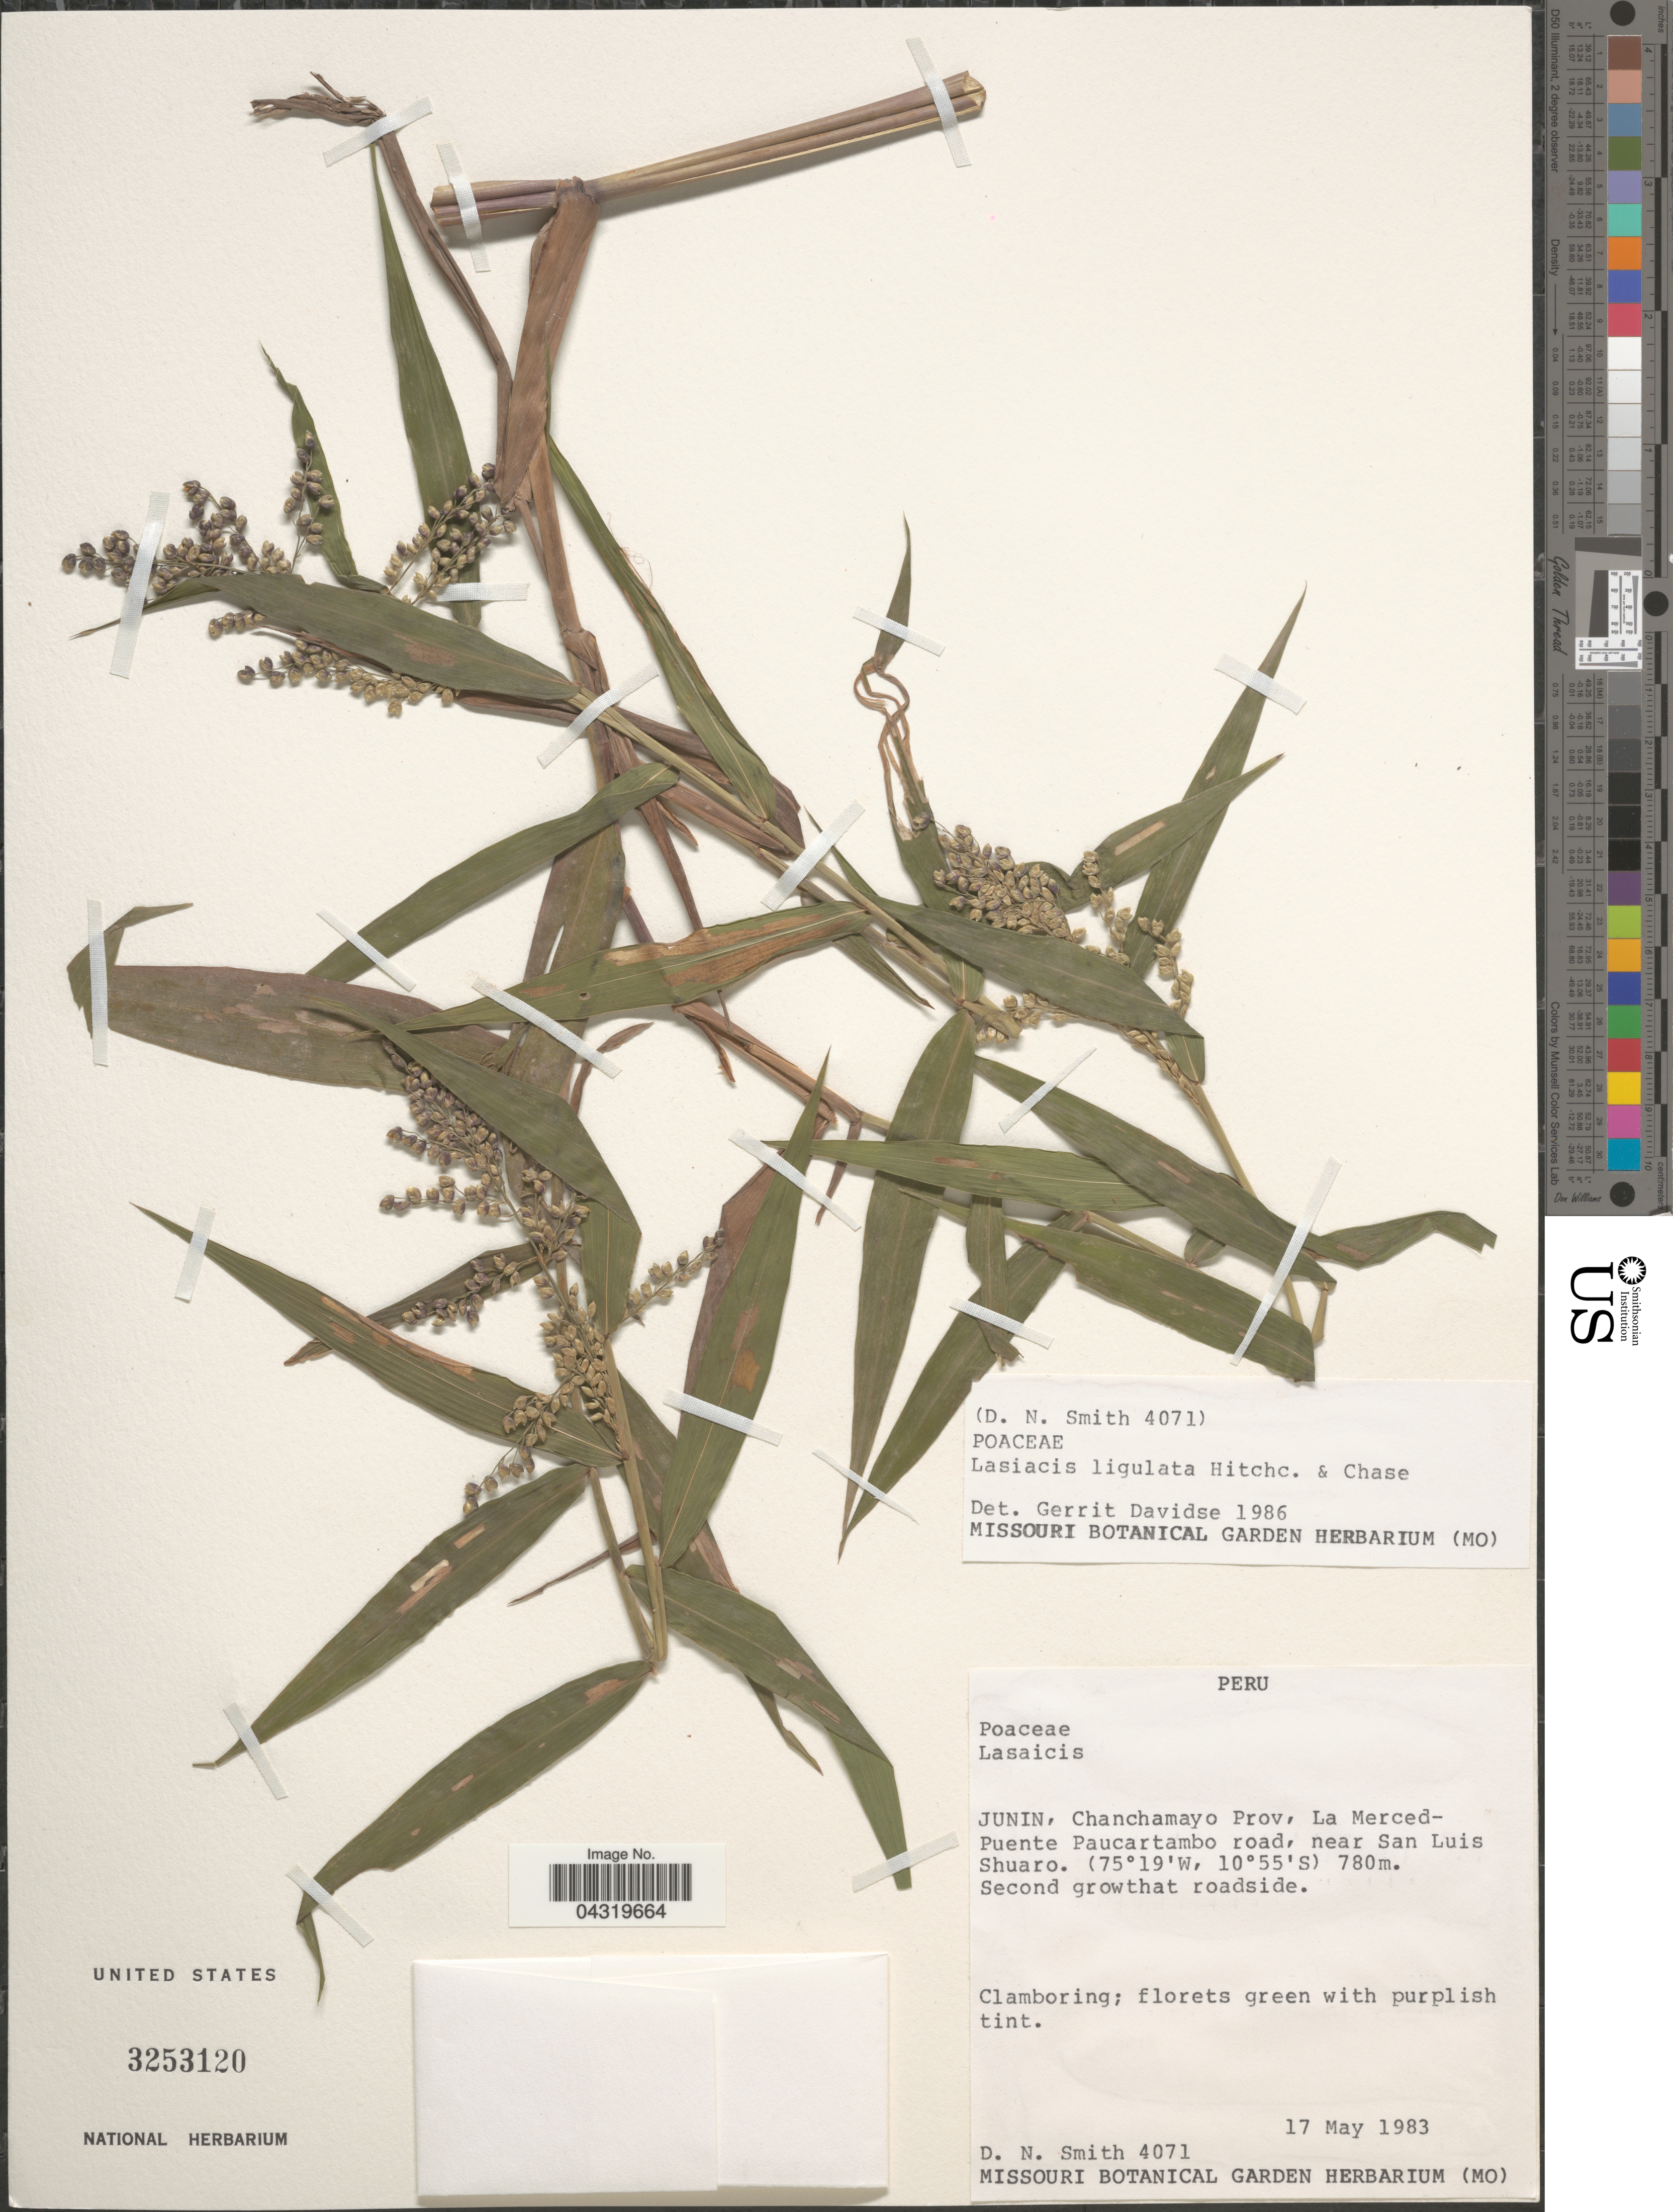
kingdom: Plantae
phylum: Tracheophyta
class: Liliopsida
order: Poales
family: Poaceae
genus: Lasiacis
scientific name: Lasiacis ligulata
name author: Hitchc. & Chase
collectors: D. Smith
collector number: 4071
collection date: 1983-05-17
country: Peru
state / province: Junín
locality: Chanchamayo Prov, La Merced-Puente Paucartambo road, near San Luis Shuaro.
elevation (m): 780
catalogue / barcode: US 3253120